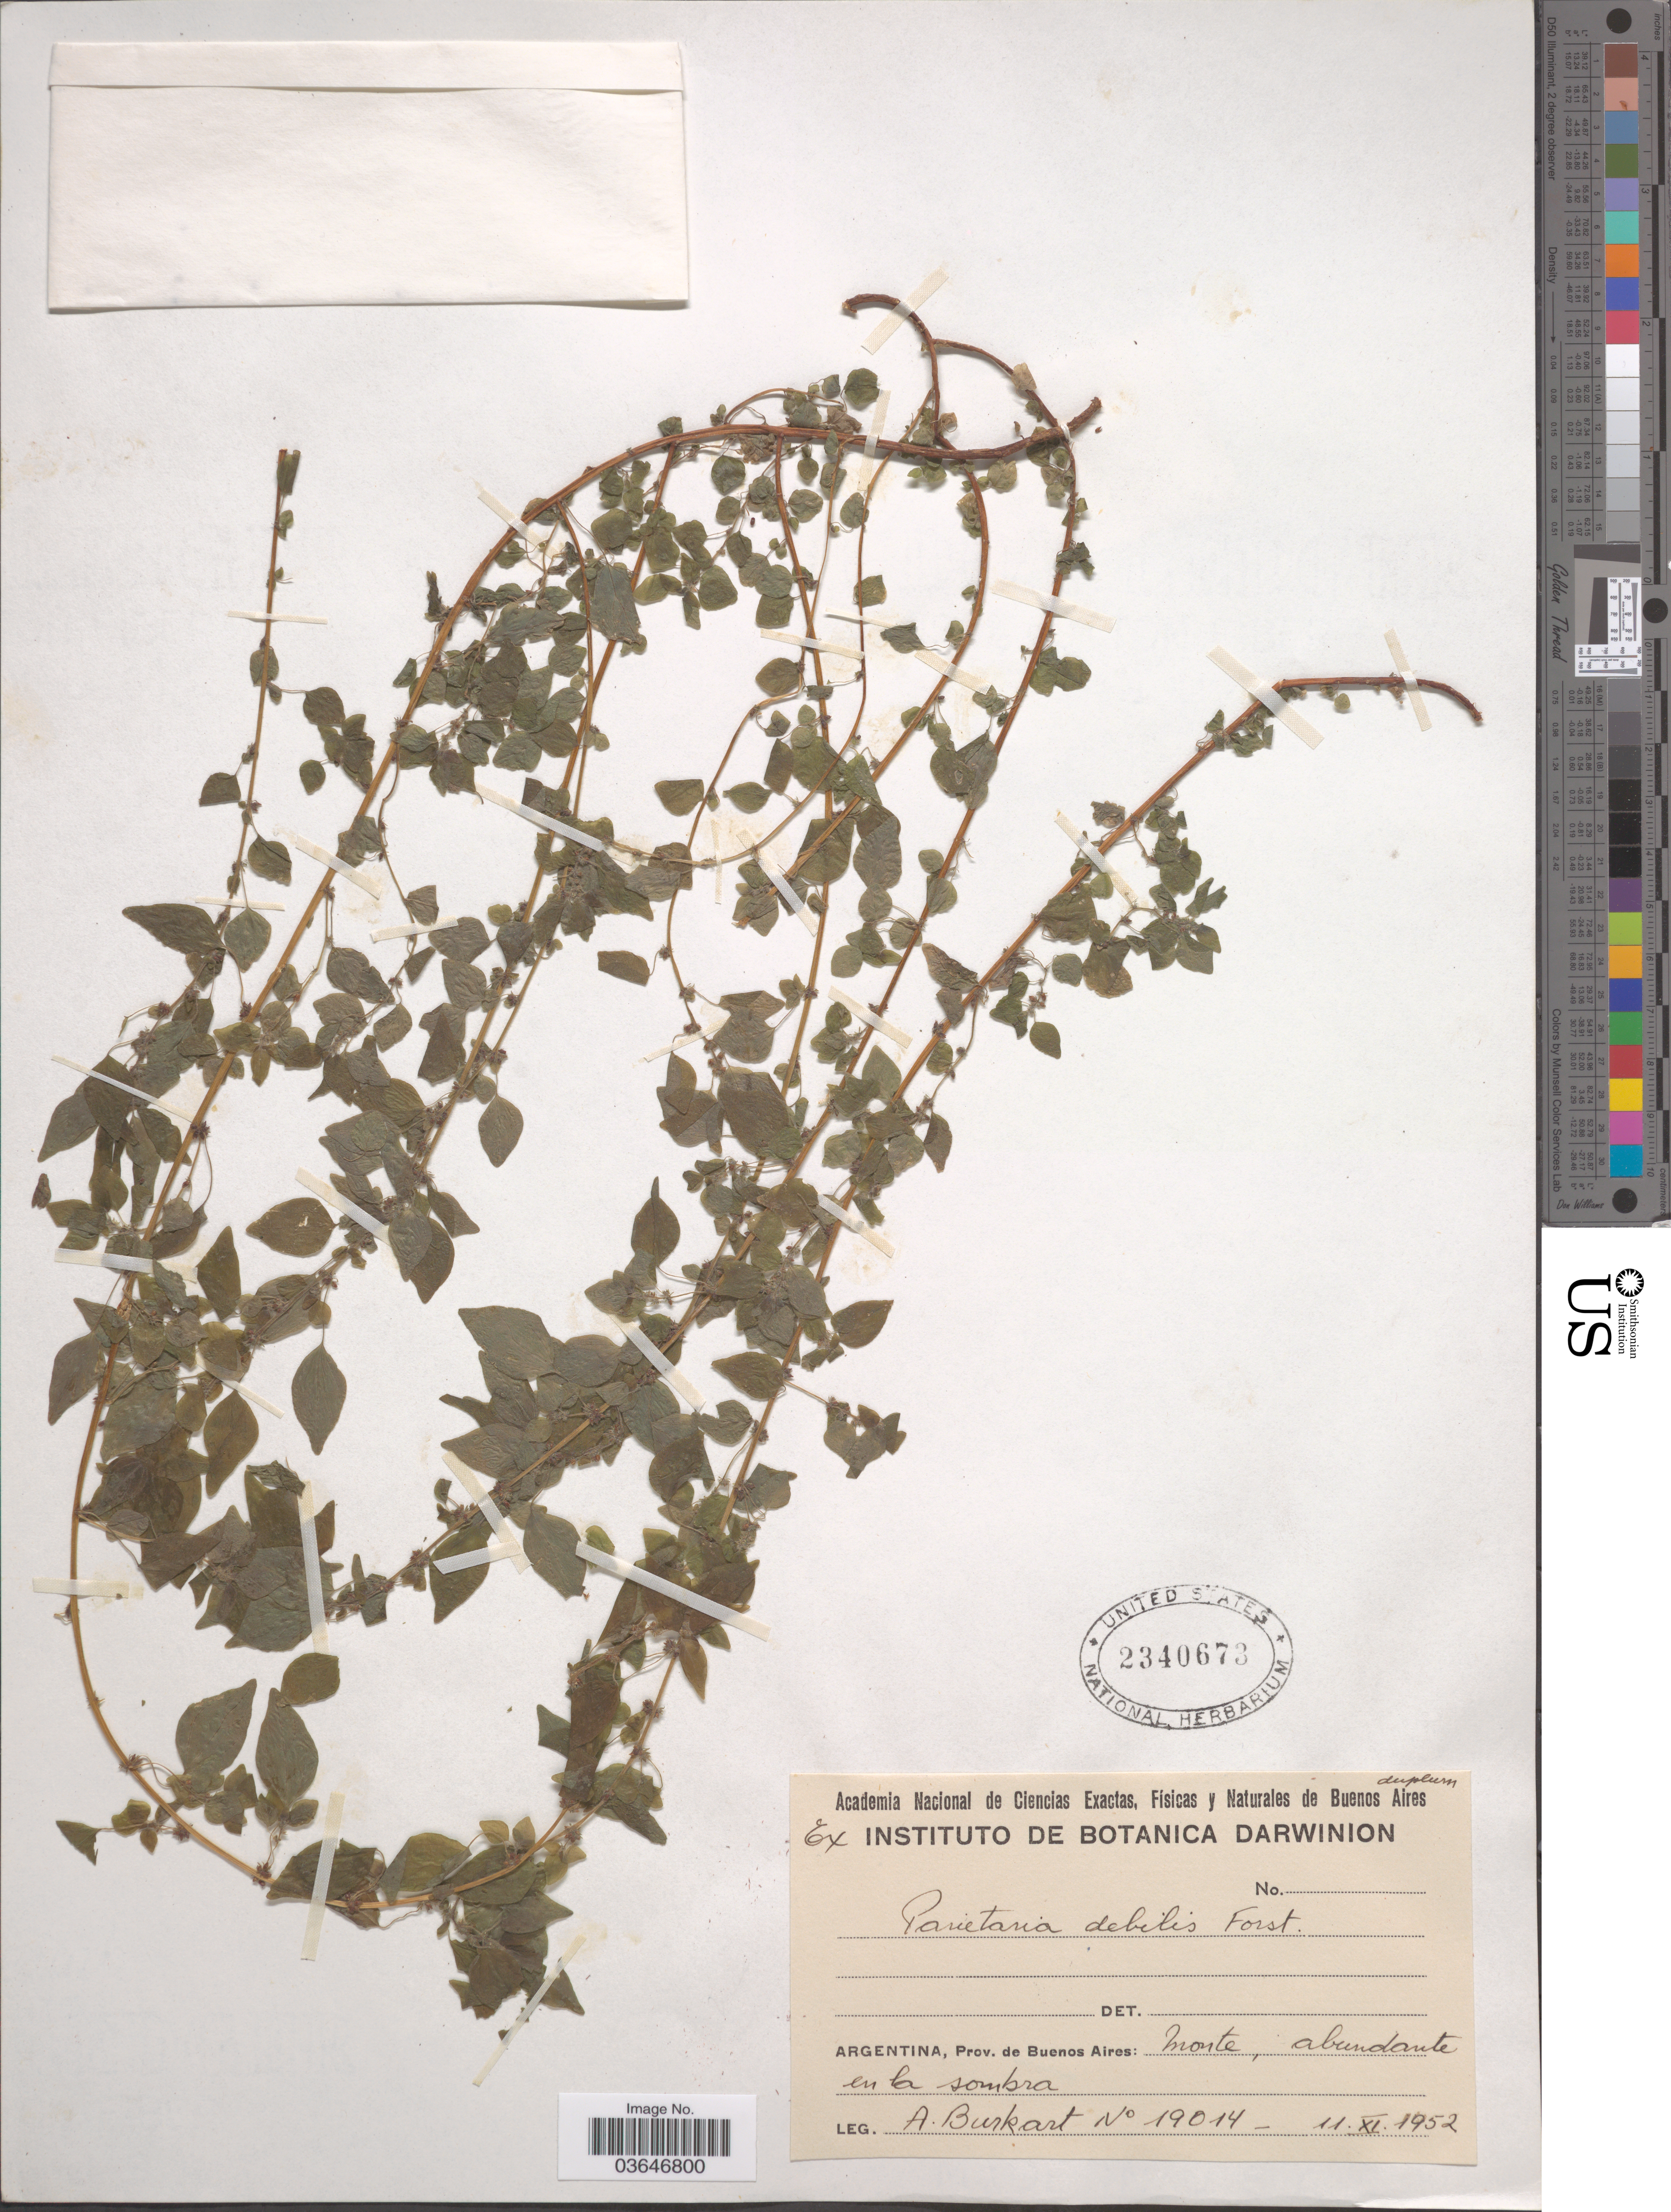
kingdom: Plantae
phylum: Tracheophyta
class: Magnoliopsida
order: Rosales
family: Urticaceae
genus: Parietaria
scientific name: Parietaria debilis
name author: G. Forst.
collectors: A. E. Burkart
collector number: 19014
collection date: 1952-11-11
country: Argentina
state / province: Buenos Aires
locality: Monte.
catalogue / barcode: US 2340673